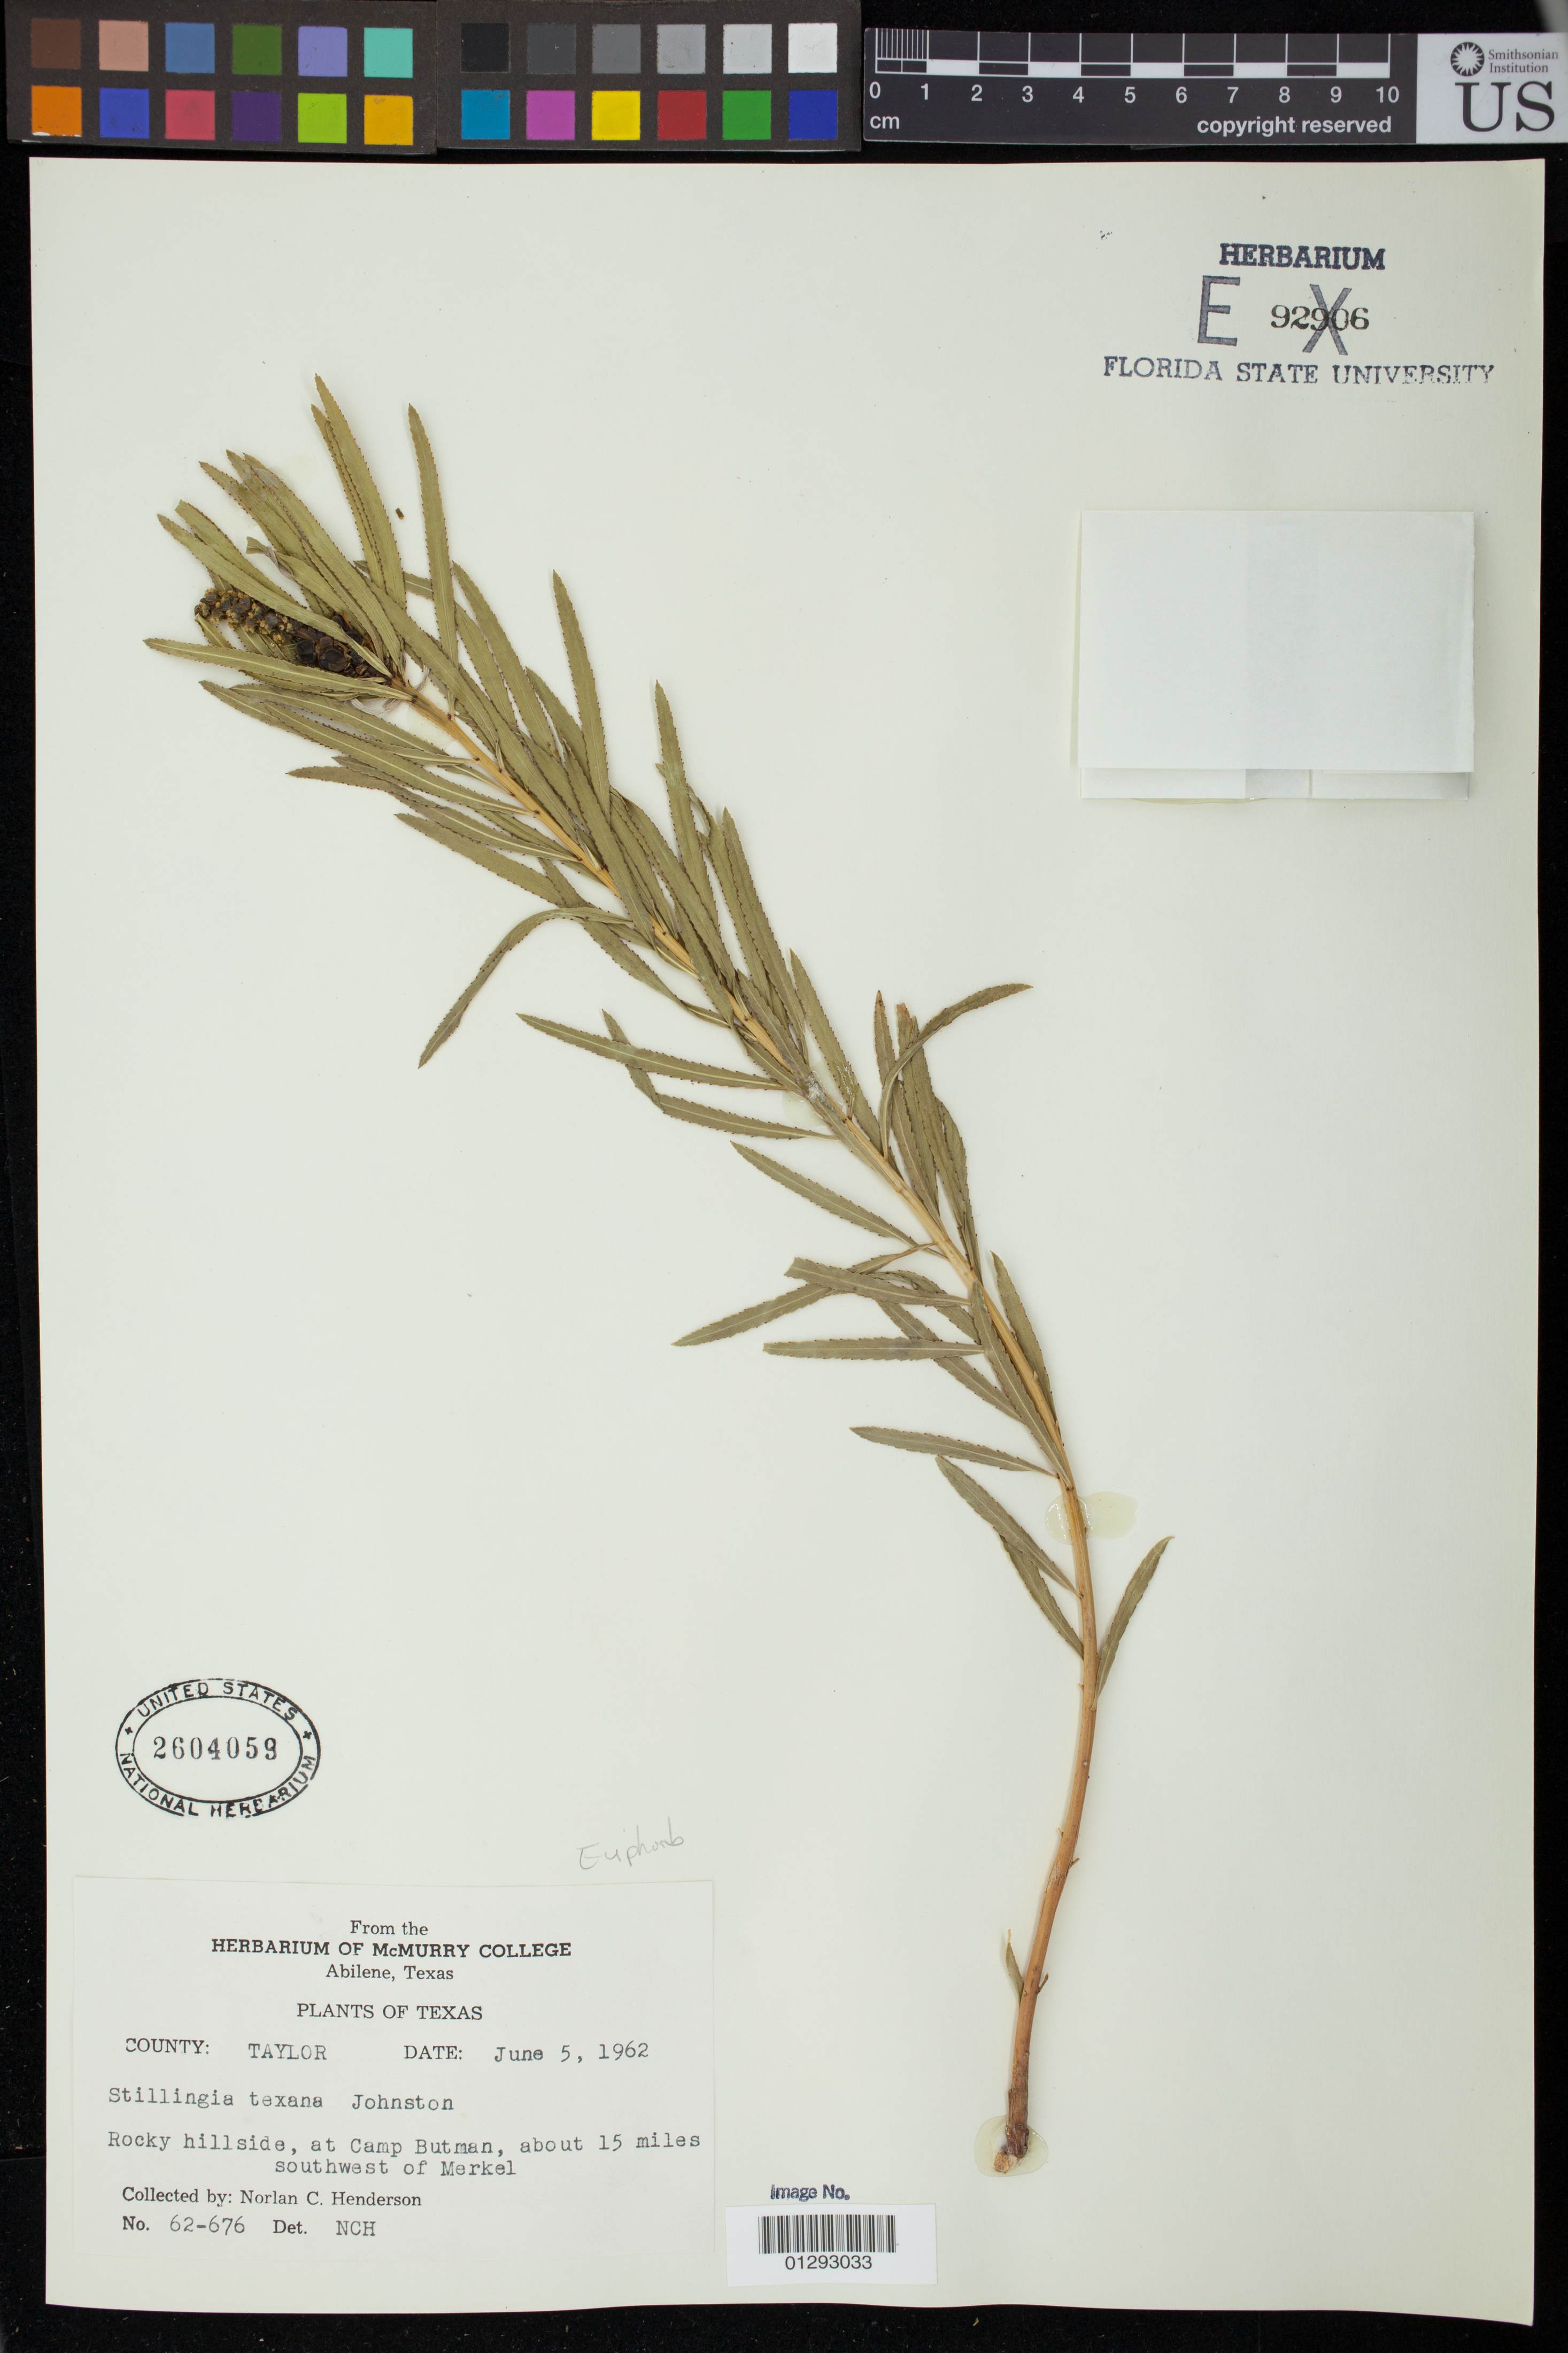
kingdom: Plantae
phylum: Tracheophyta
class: Magnoliopsida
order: Malpighiales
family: Euphorbiaceae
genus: Stillingia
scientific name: Stillingia texana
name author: I.M. Johnst.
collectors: N. C. Henderson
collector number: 62-676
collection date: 1962-06-05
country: United States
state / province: Texas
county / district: Taylor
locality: Camp Butman, about 15 miles southwest of Merkel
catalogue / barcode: US 2604059